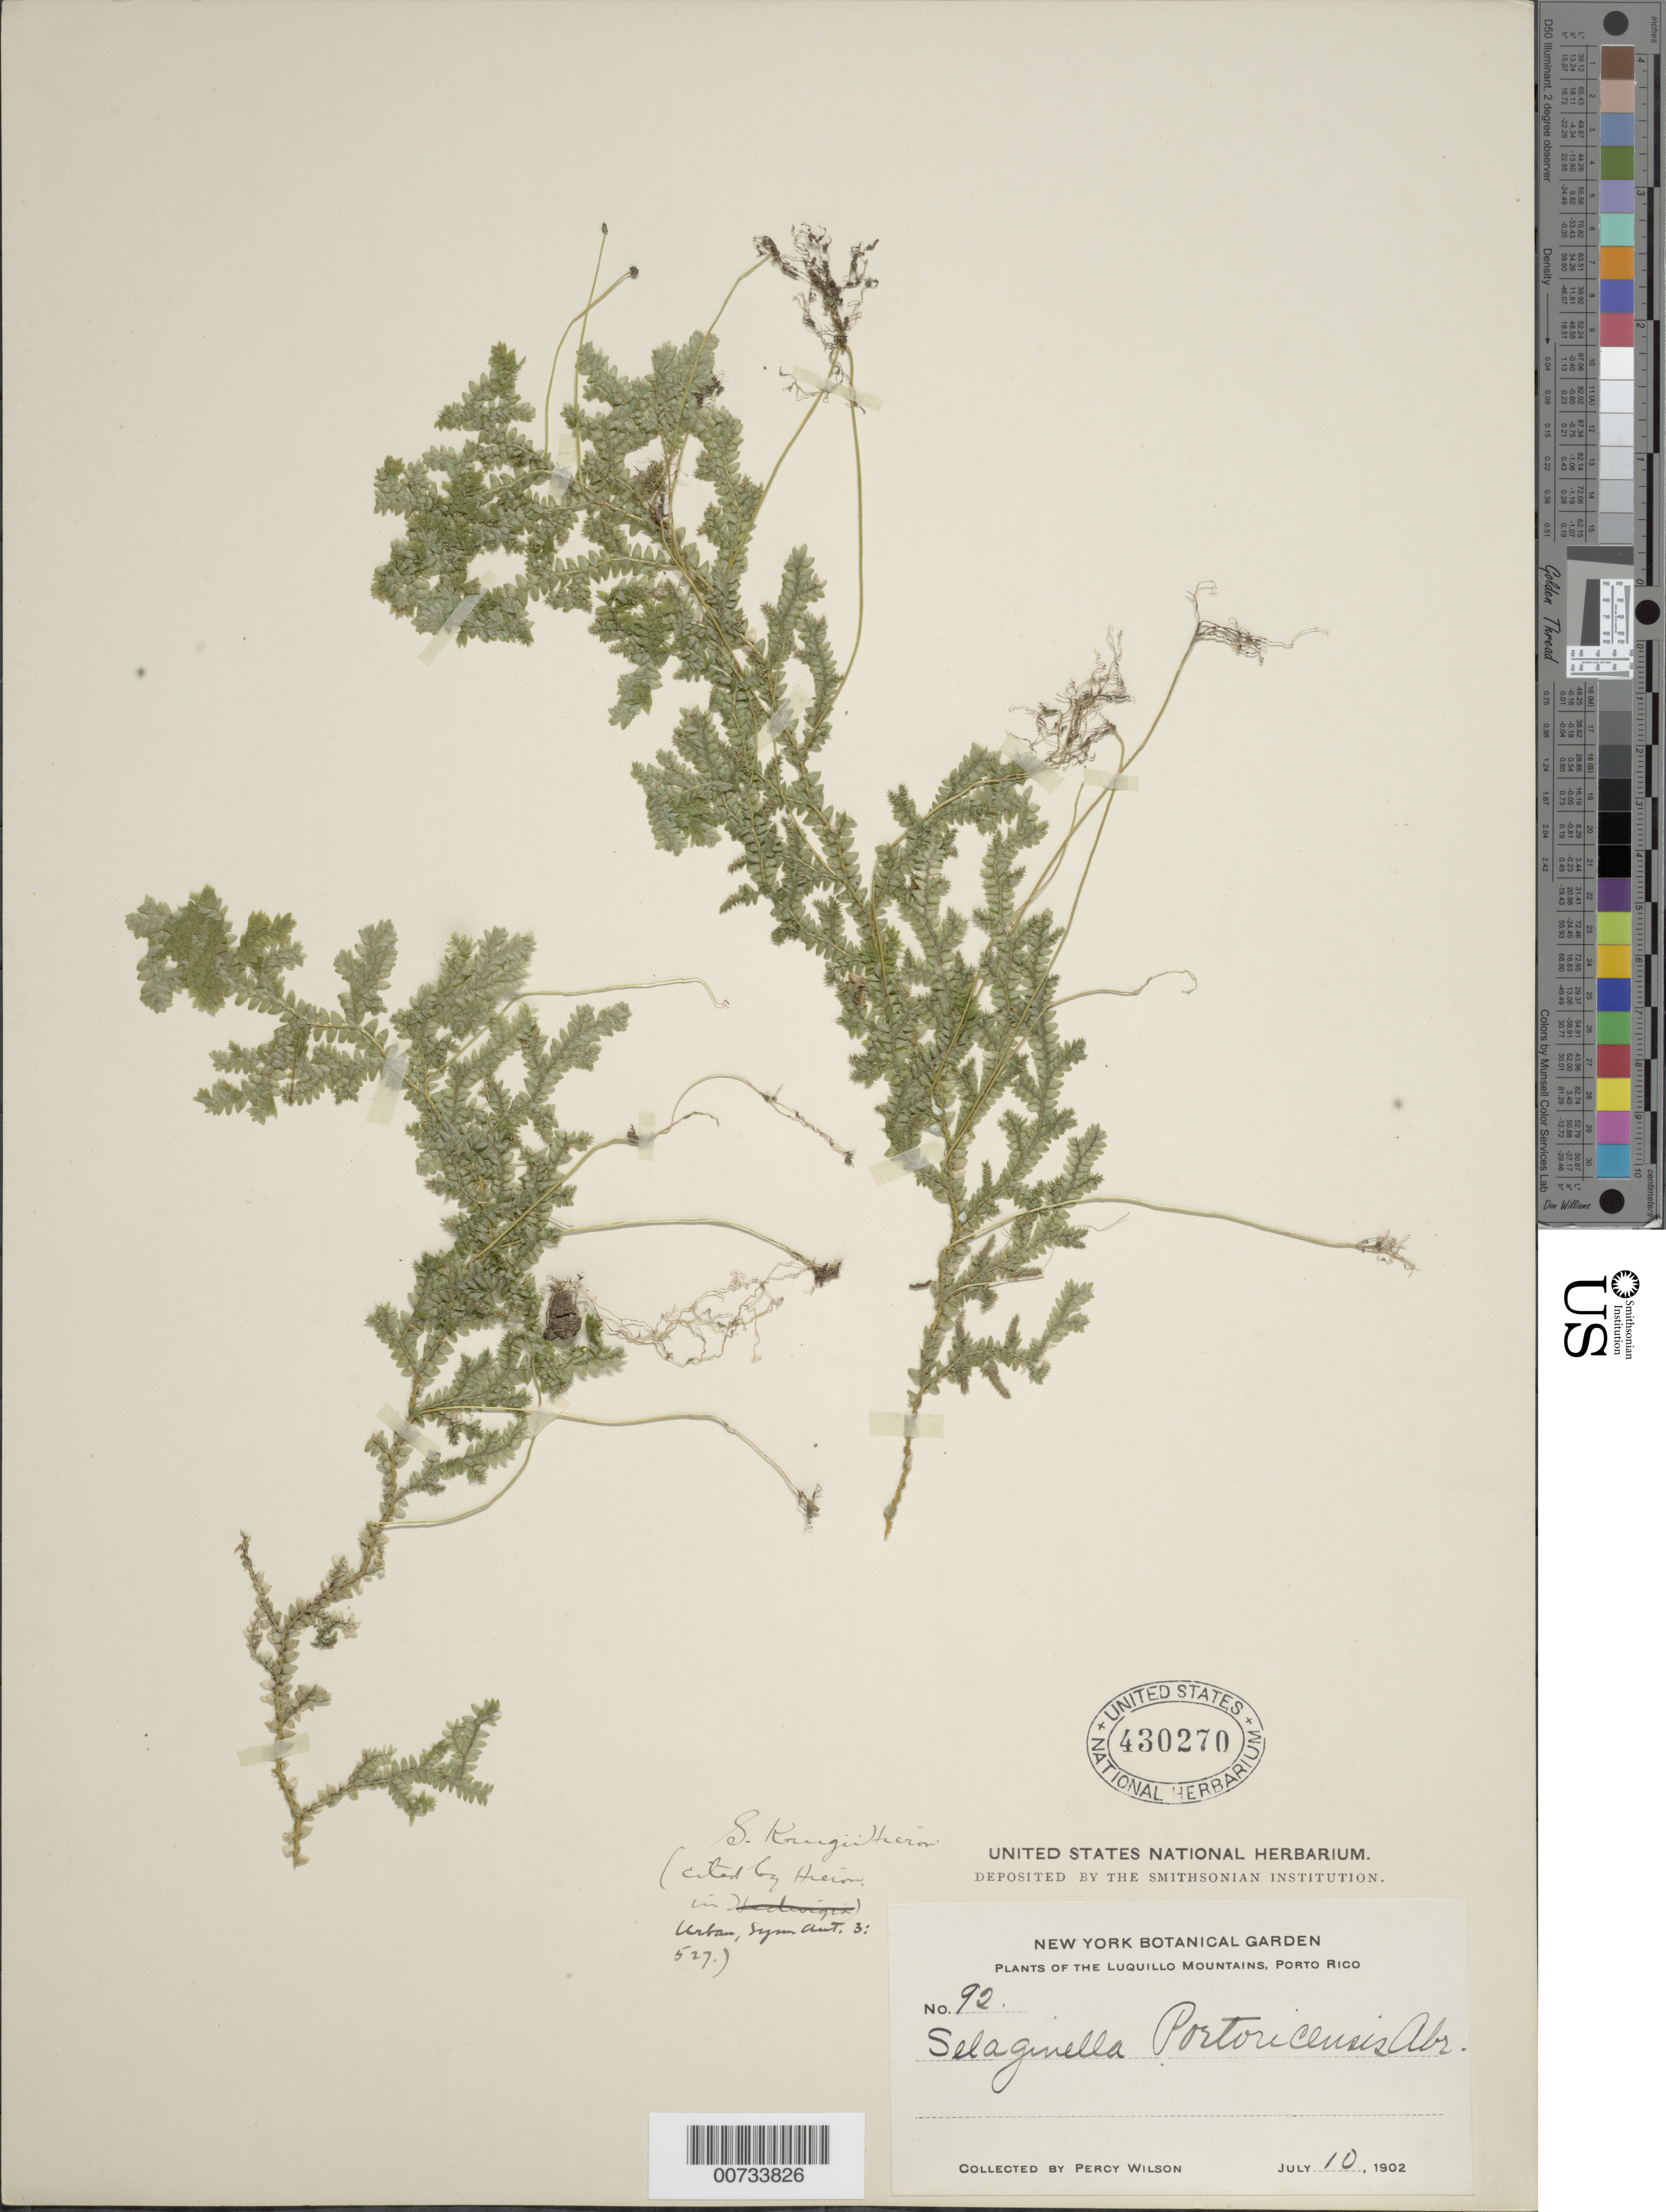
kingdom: Plantae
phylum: Tracheophyta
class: Lycopodiopsida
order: Selaginellales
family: Selaginellaceae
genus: Selaginella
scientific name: Selaginella krugii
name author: Hieron.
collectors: P. Wilson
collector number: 92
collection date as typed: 10 Jul 1902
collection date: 1902-07-10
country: Puerto Rico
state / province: Luquillo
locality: Luquillo Mts.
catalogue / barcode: US 430270